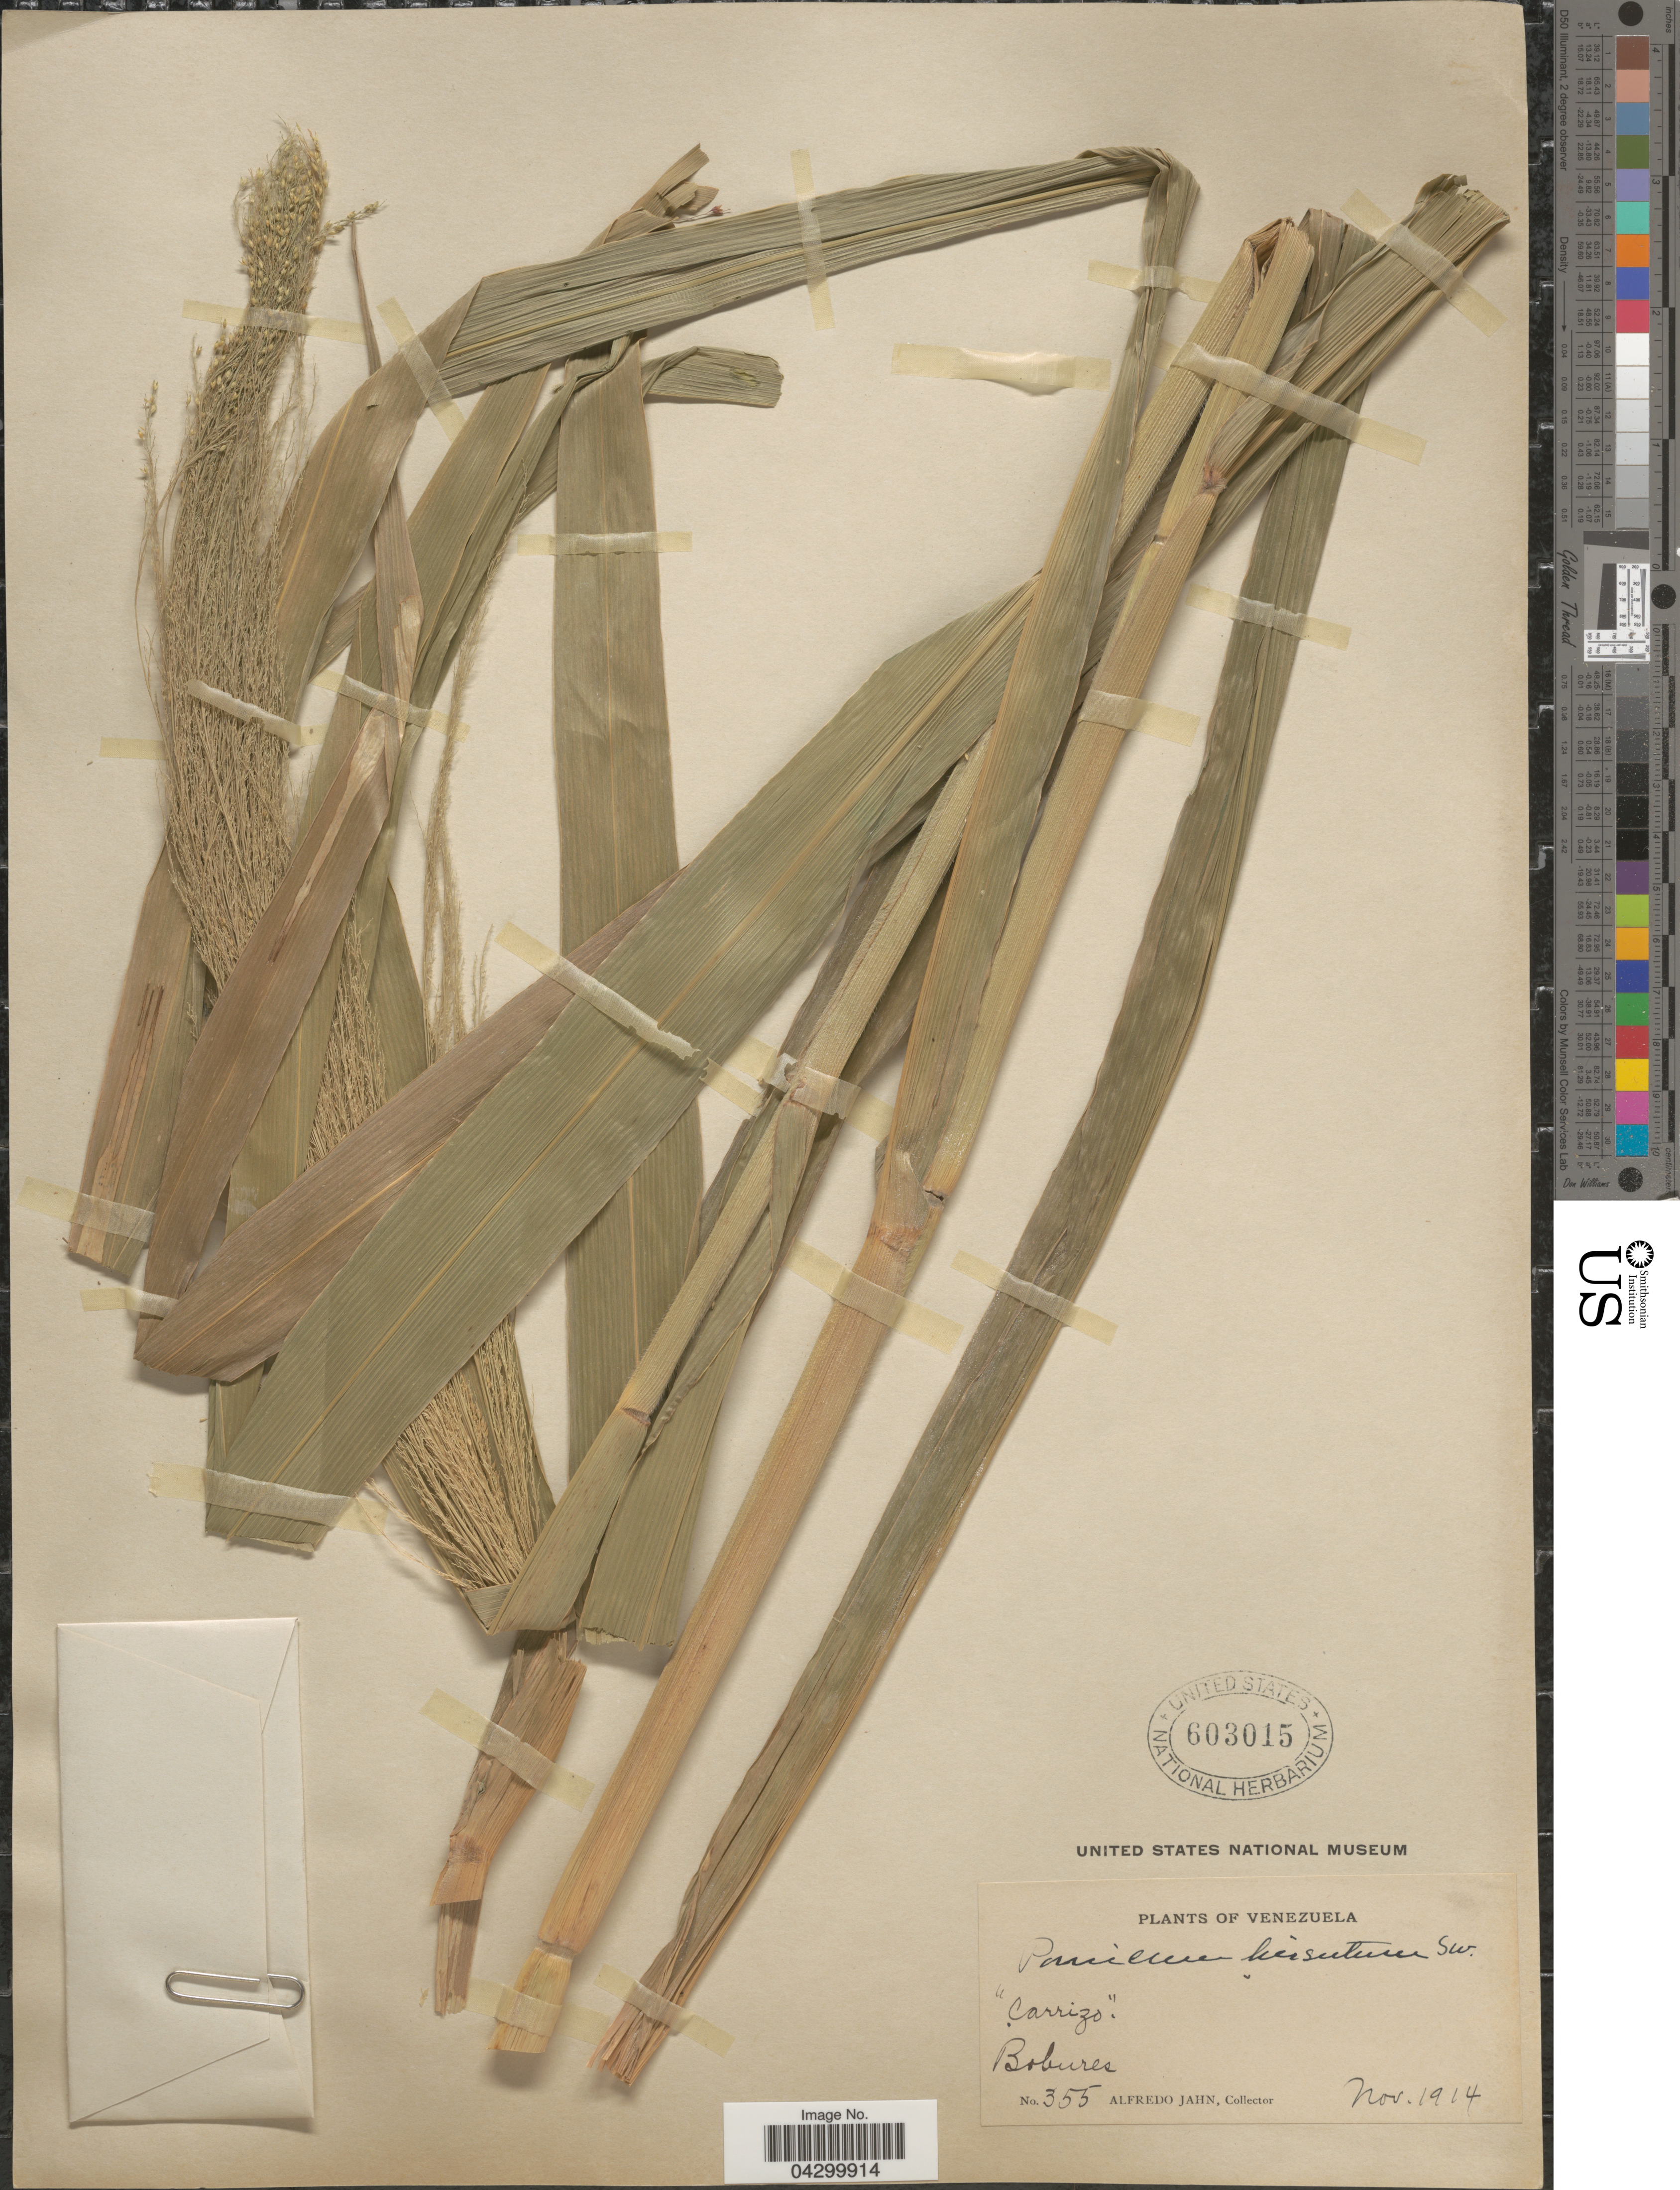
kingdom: Plantae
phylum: Tracheophyta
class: Liliopsida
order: Poales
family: Poaceae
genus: Panicum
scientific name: Panicum hirsutum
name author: Sw.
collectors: A. Jahn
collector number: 355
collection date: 1914-11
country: Venezuela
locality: Bobures.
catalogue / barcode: US 603015